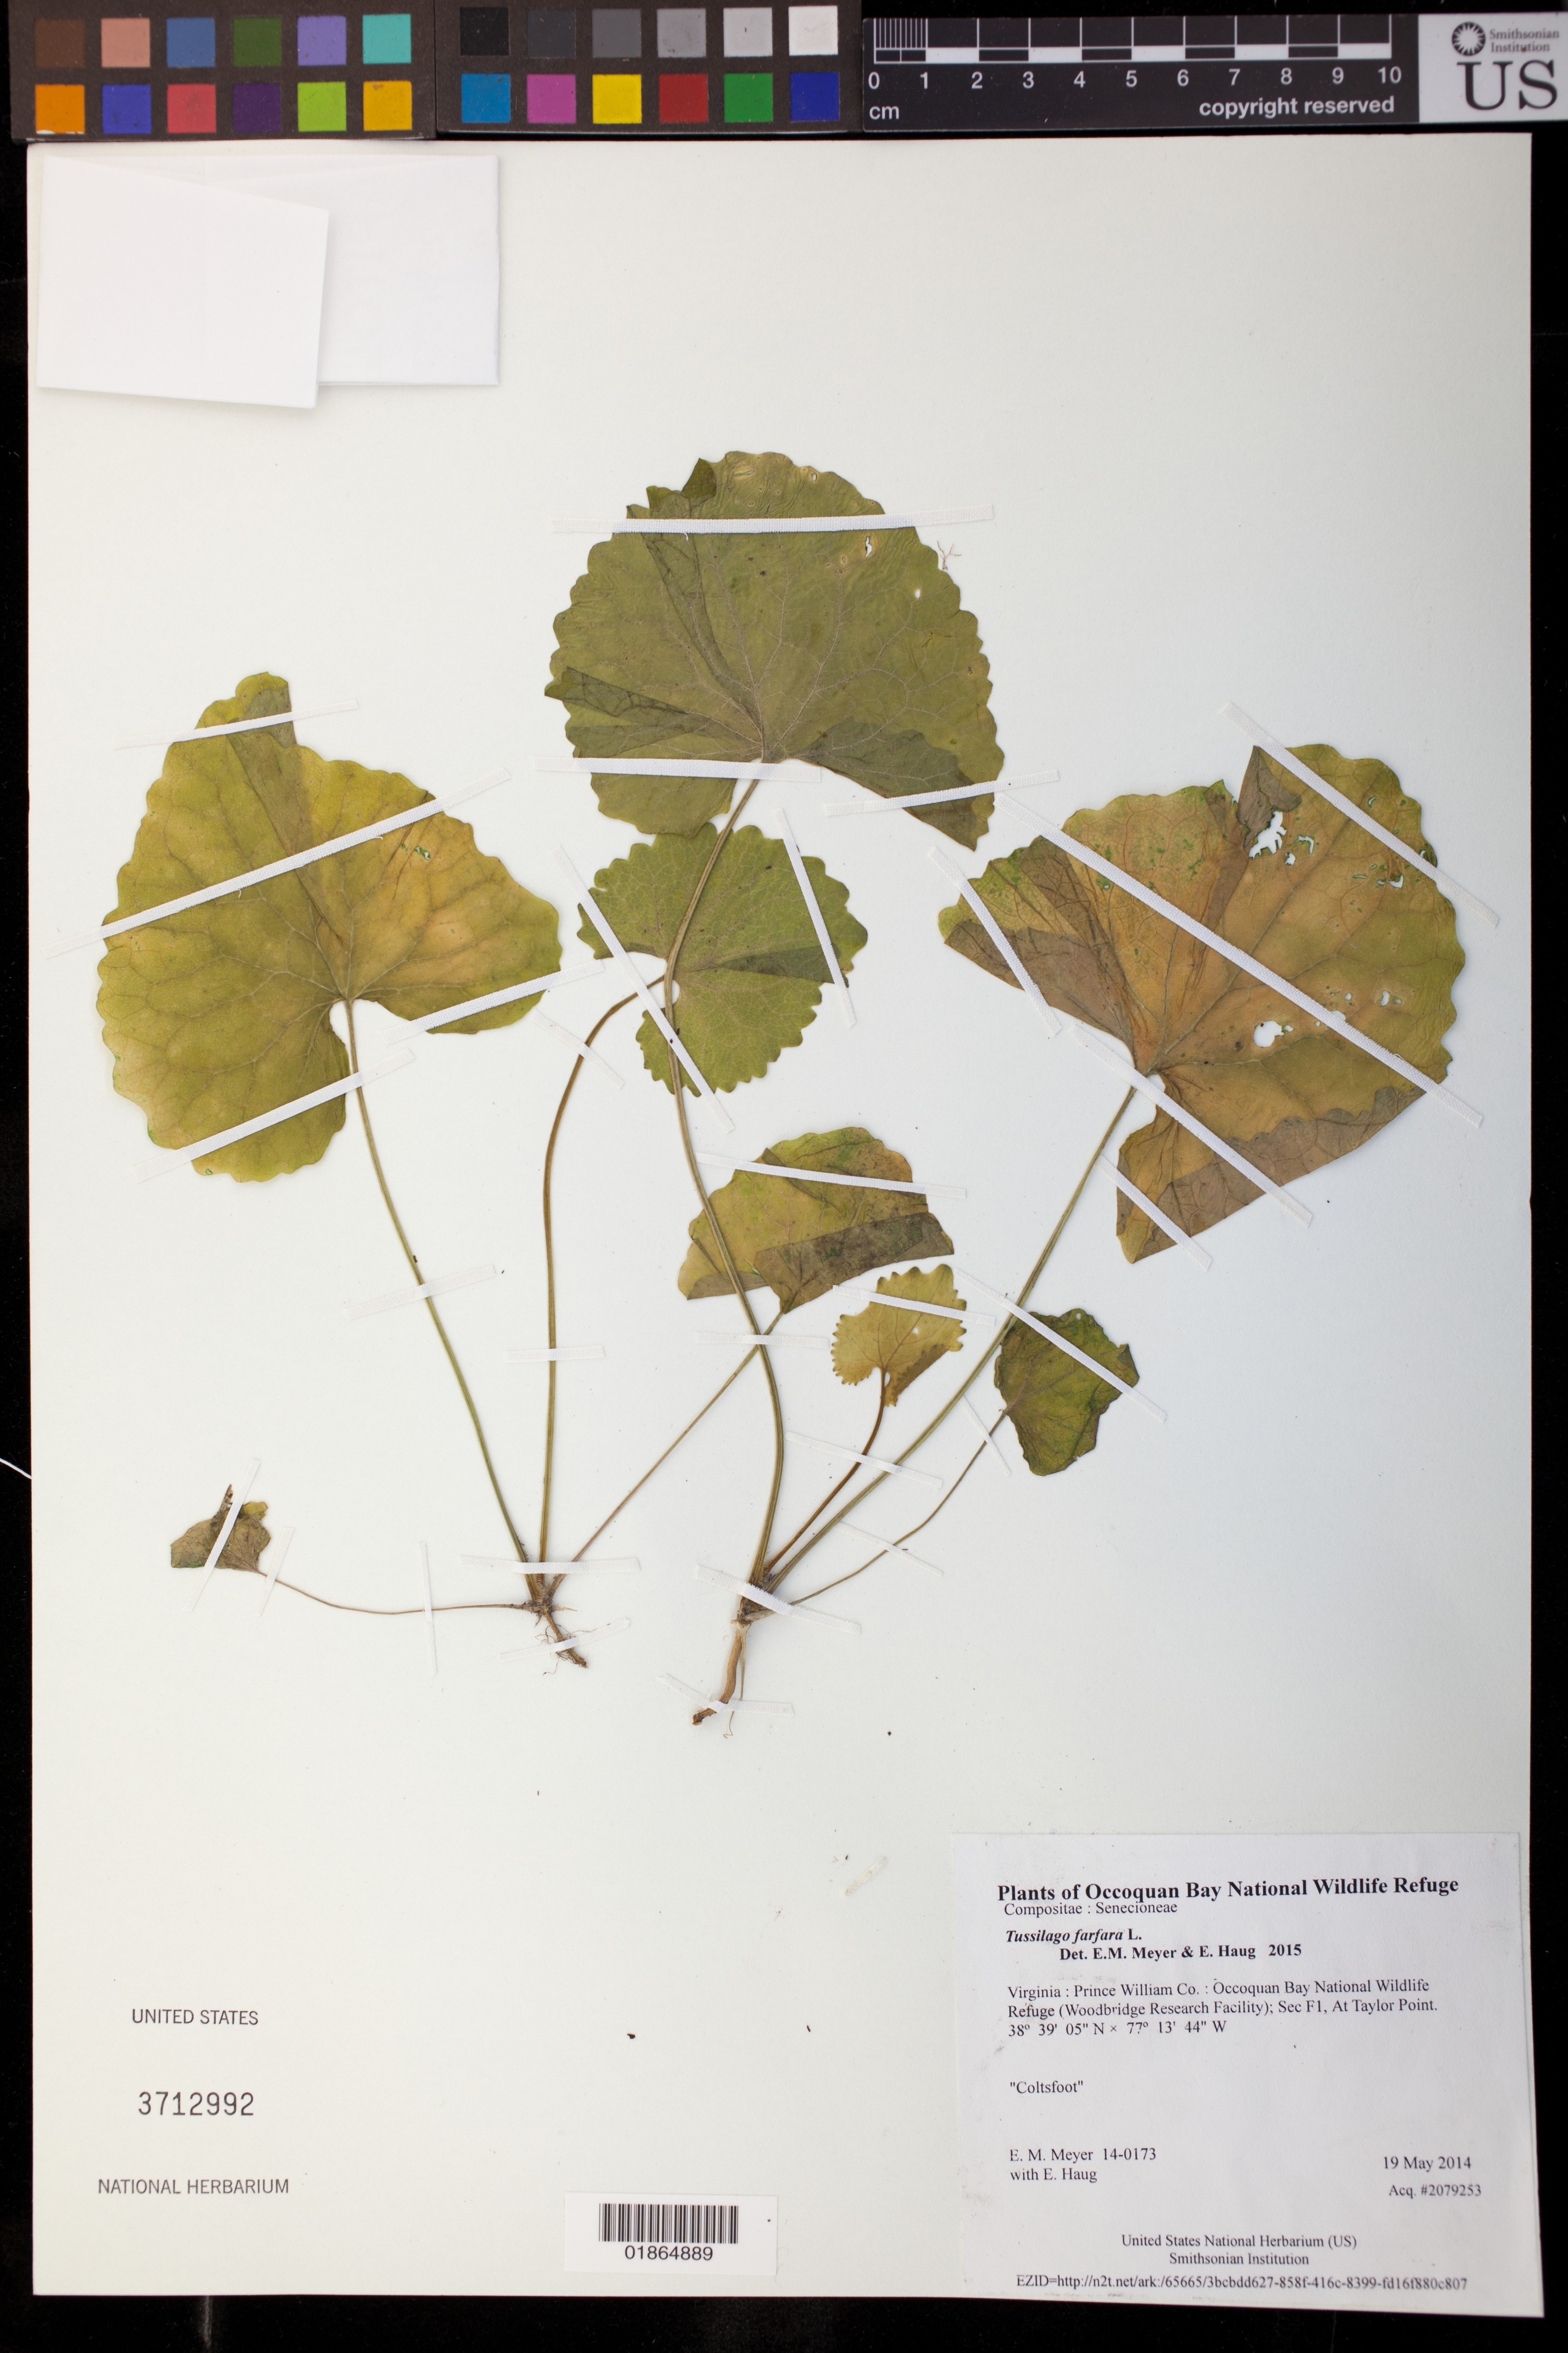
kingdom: Plantae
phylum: Tracheophyta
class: Magnoliopsida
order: Asterales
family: Asteraceae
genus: Tussilago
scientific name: Tussilago farfara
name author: L.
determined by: Meyer, E. M.; Haug, E.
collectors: E. M. Meyer & E. Haug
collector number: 14-0173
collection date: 2014-05-19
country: United States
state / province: Virginia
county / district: Prince William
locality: Occoquan Bay National Wildlife Refuge (Woodbridge Research Facility); Sec F1, At Taylor Point.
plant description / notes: Coltsfoot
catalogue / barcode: US 3712992